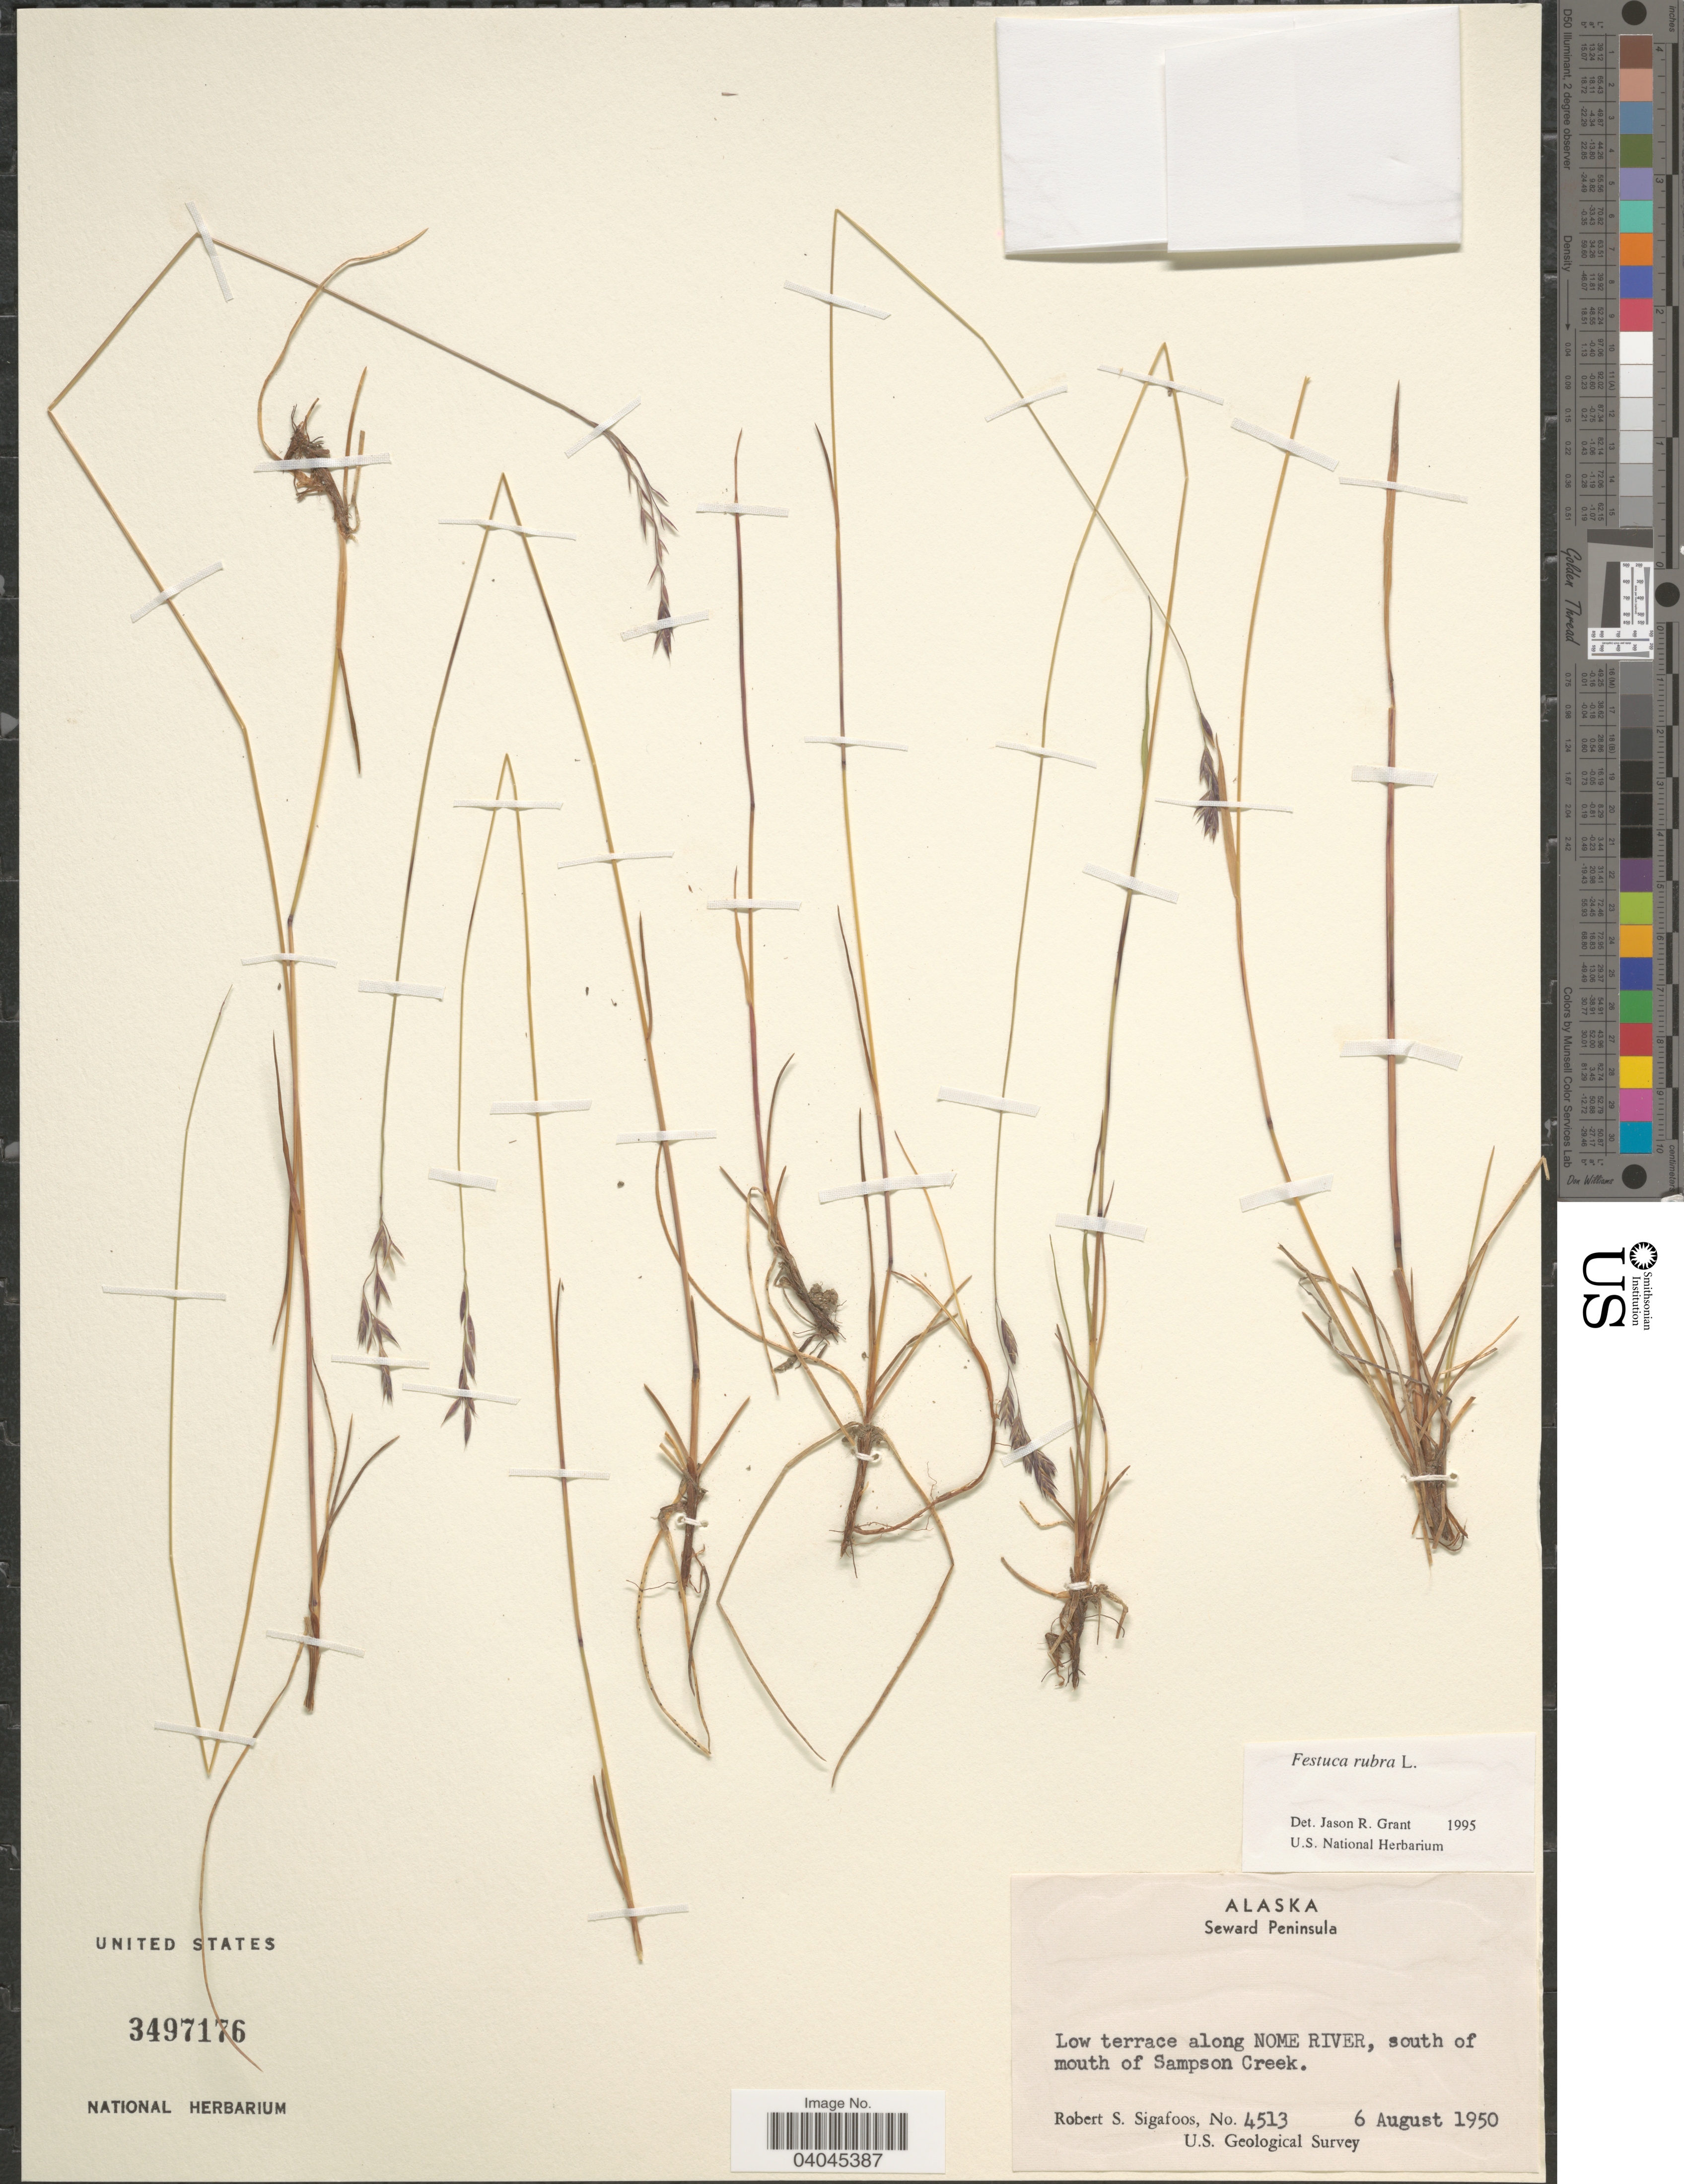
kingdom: Plantae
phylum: Tracheophyta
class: Liliopsida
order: Poales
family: Poaceae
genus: Festuca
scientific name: Festuca rubra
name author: L.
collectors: R. Sigafoos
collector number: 4513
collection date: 1950-08-06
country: United States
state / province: Alaska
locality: Seward Peninsula. Low terrace along Nome River, south of mouth of Sampson Creek.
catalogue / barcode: US 3497176